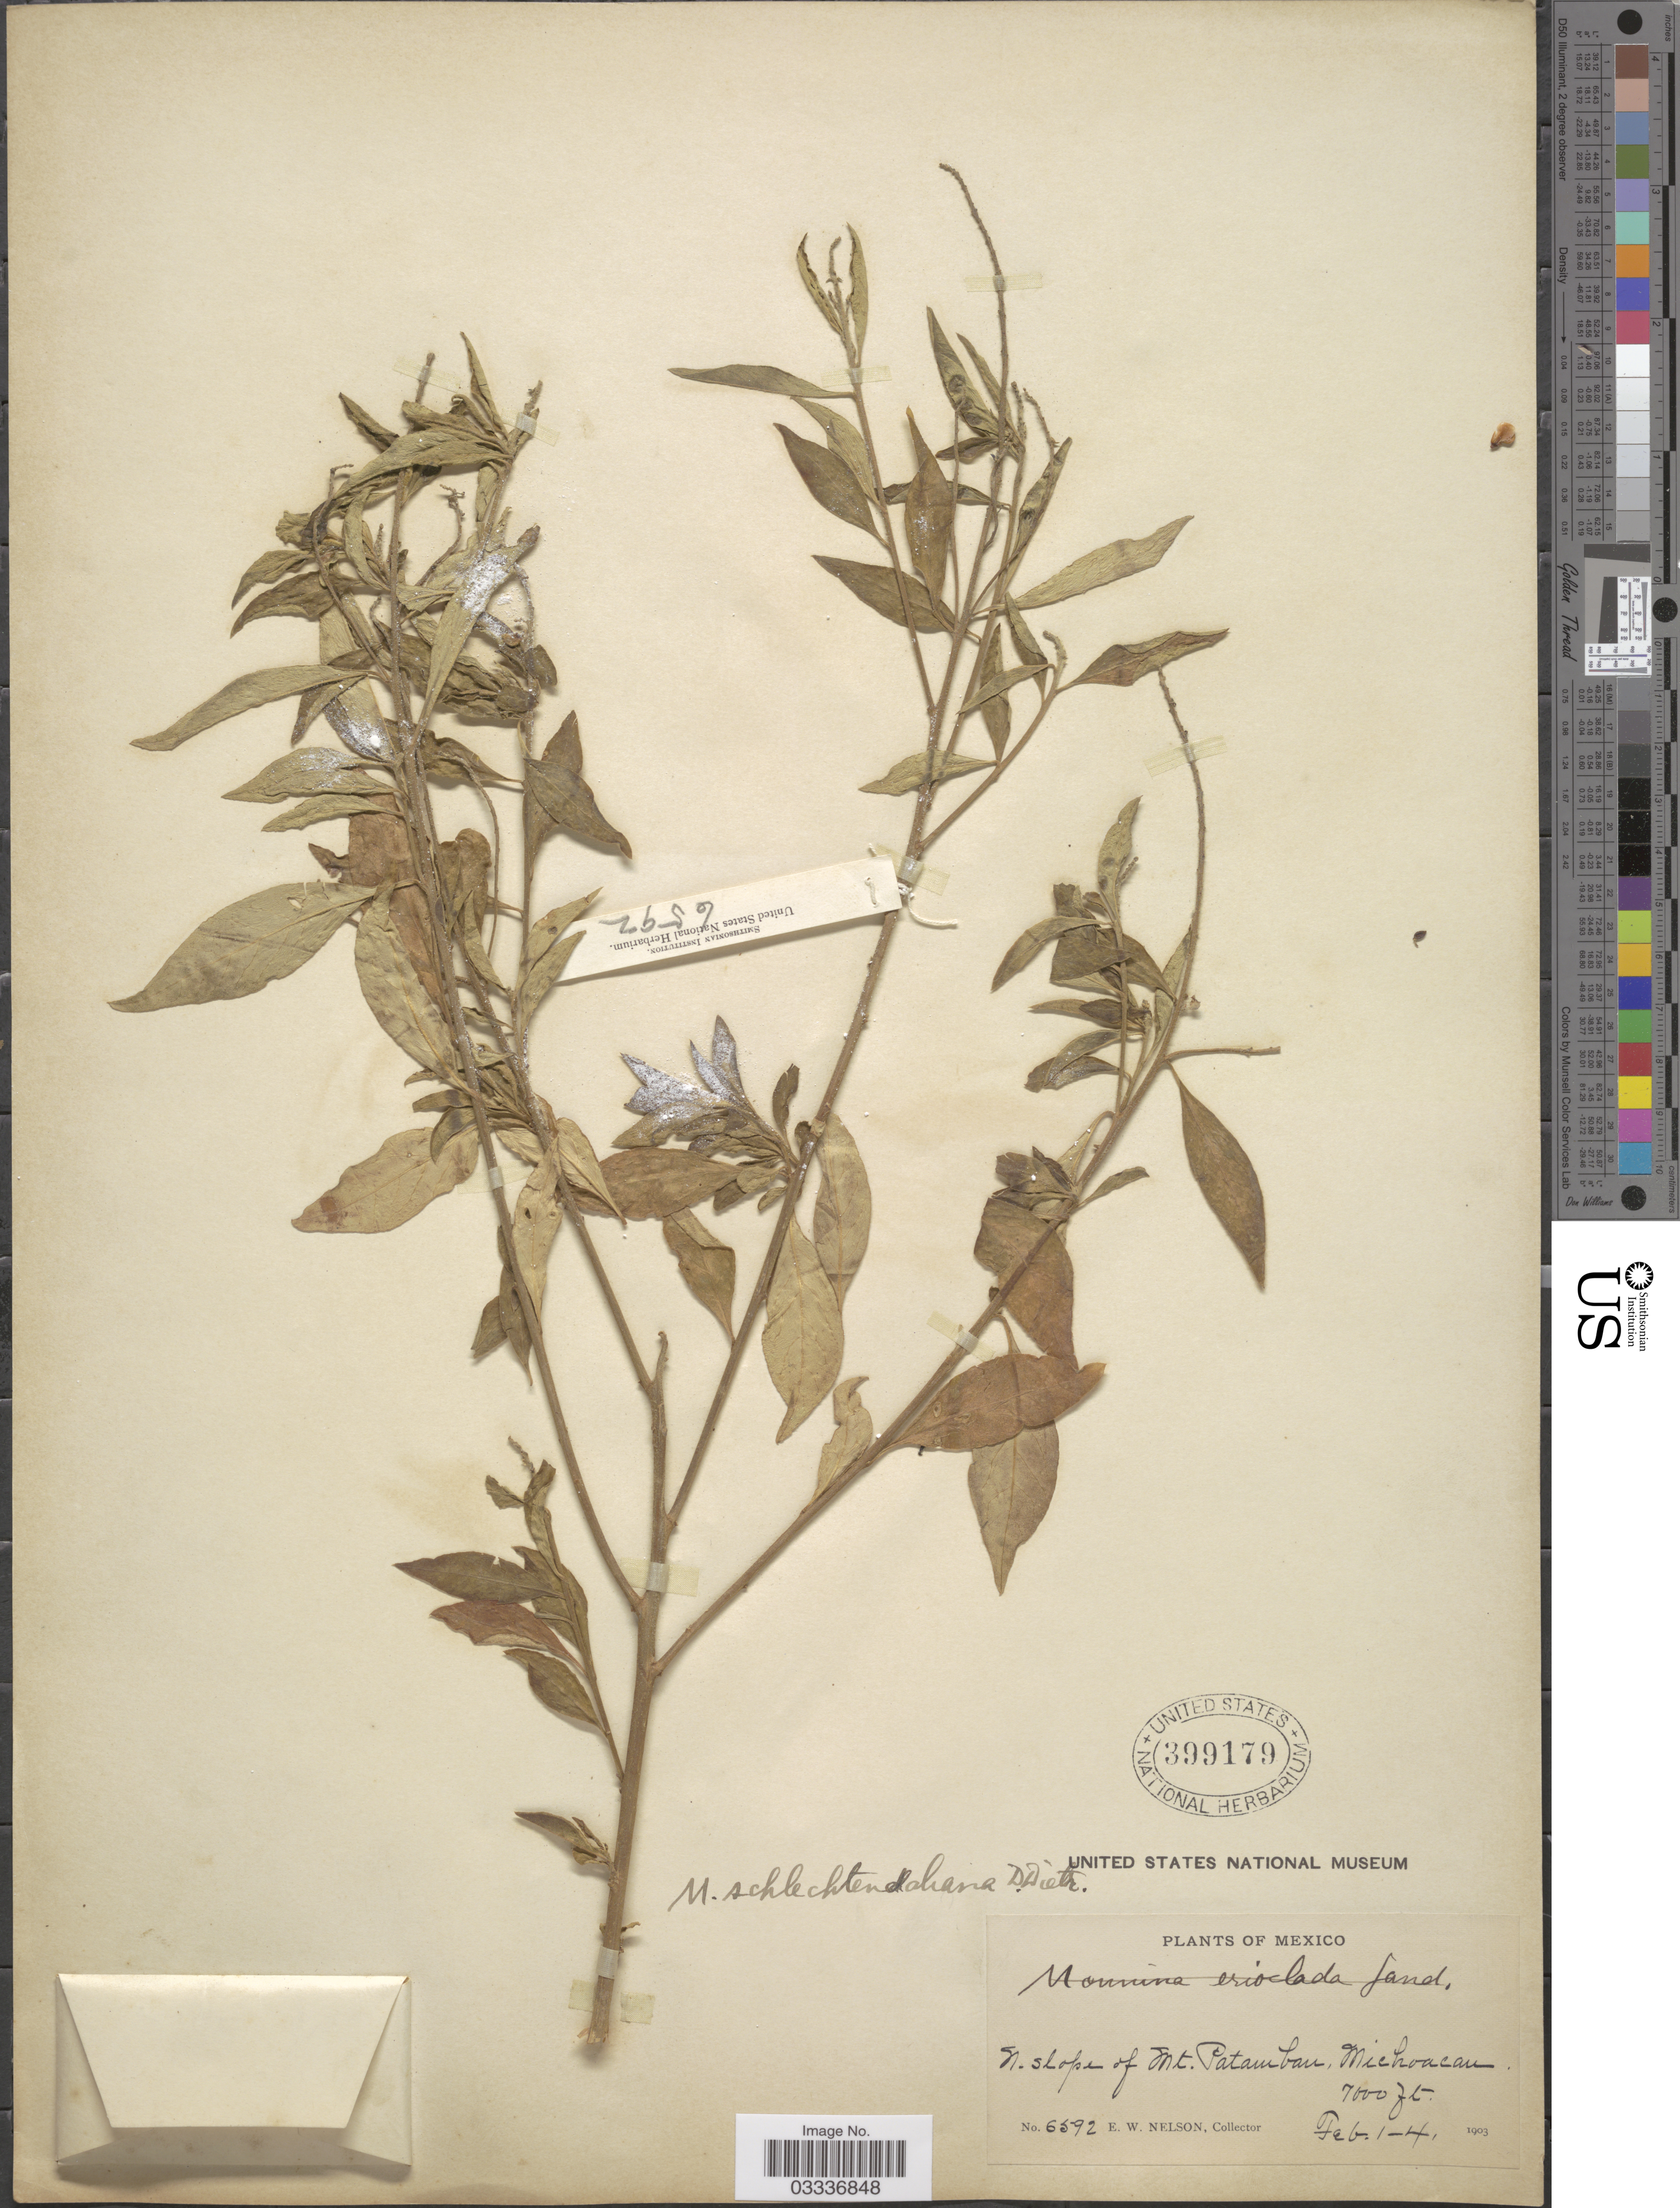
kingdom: Plantae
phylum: Tracheophyta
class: Magnoliopsida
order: Fabales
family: Polygalaceae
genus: Monnina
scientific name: Monnina schlechtendaliana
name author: D. Dietr.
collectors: E. W. Nelson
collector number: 6592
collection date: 1903-02-01/1903-02-04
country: Mexico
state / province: Michoacán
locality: N. slope of Mt. Patamban.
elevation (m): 2134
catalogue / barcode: US 399179